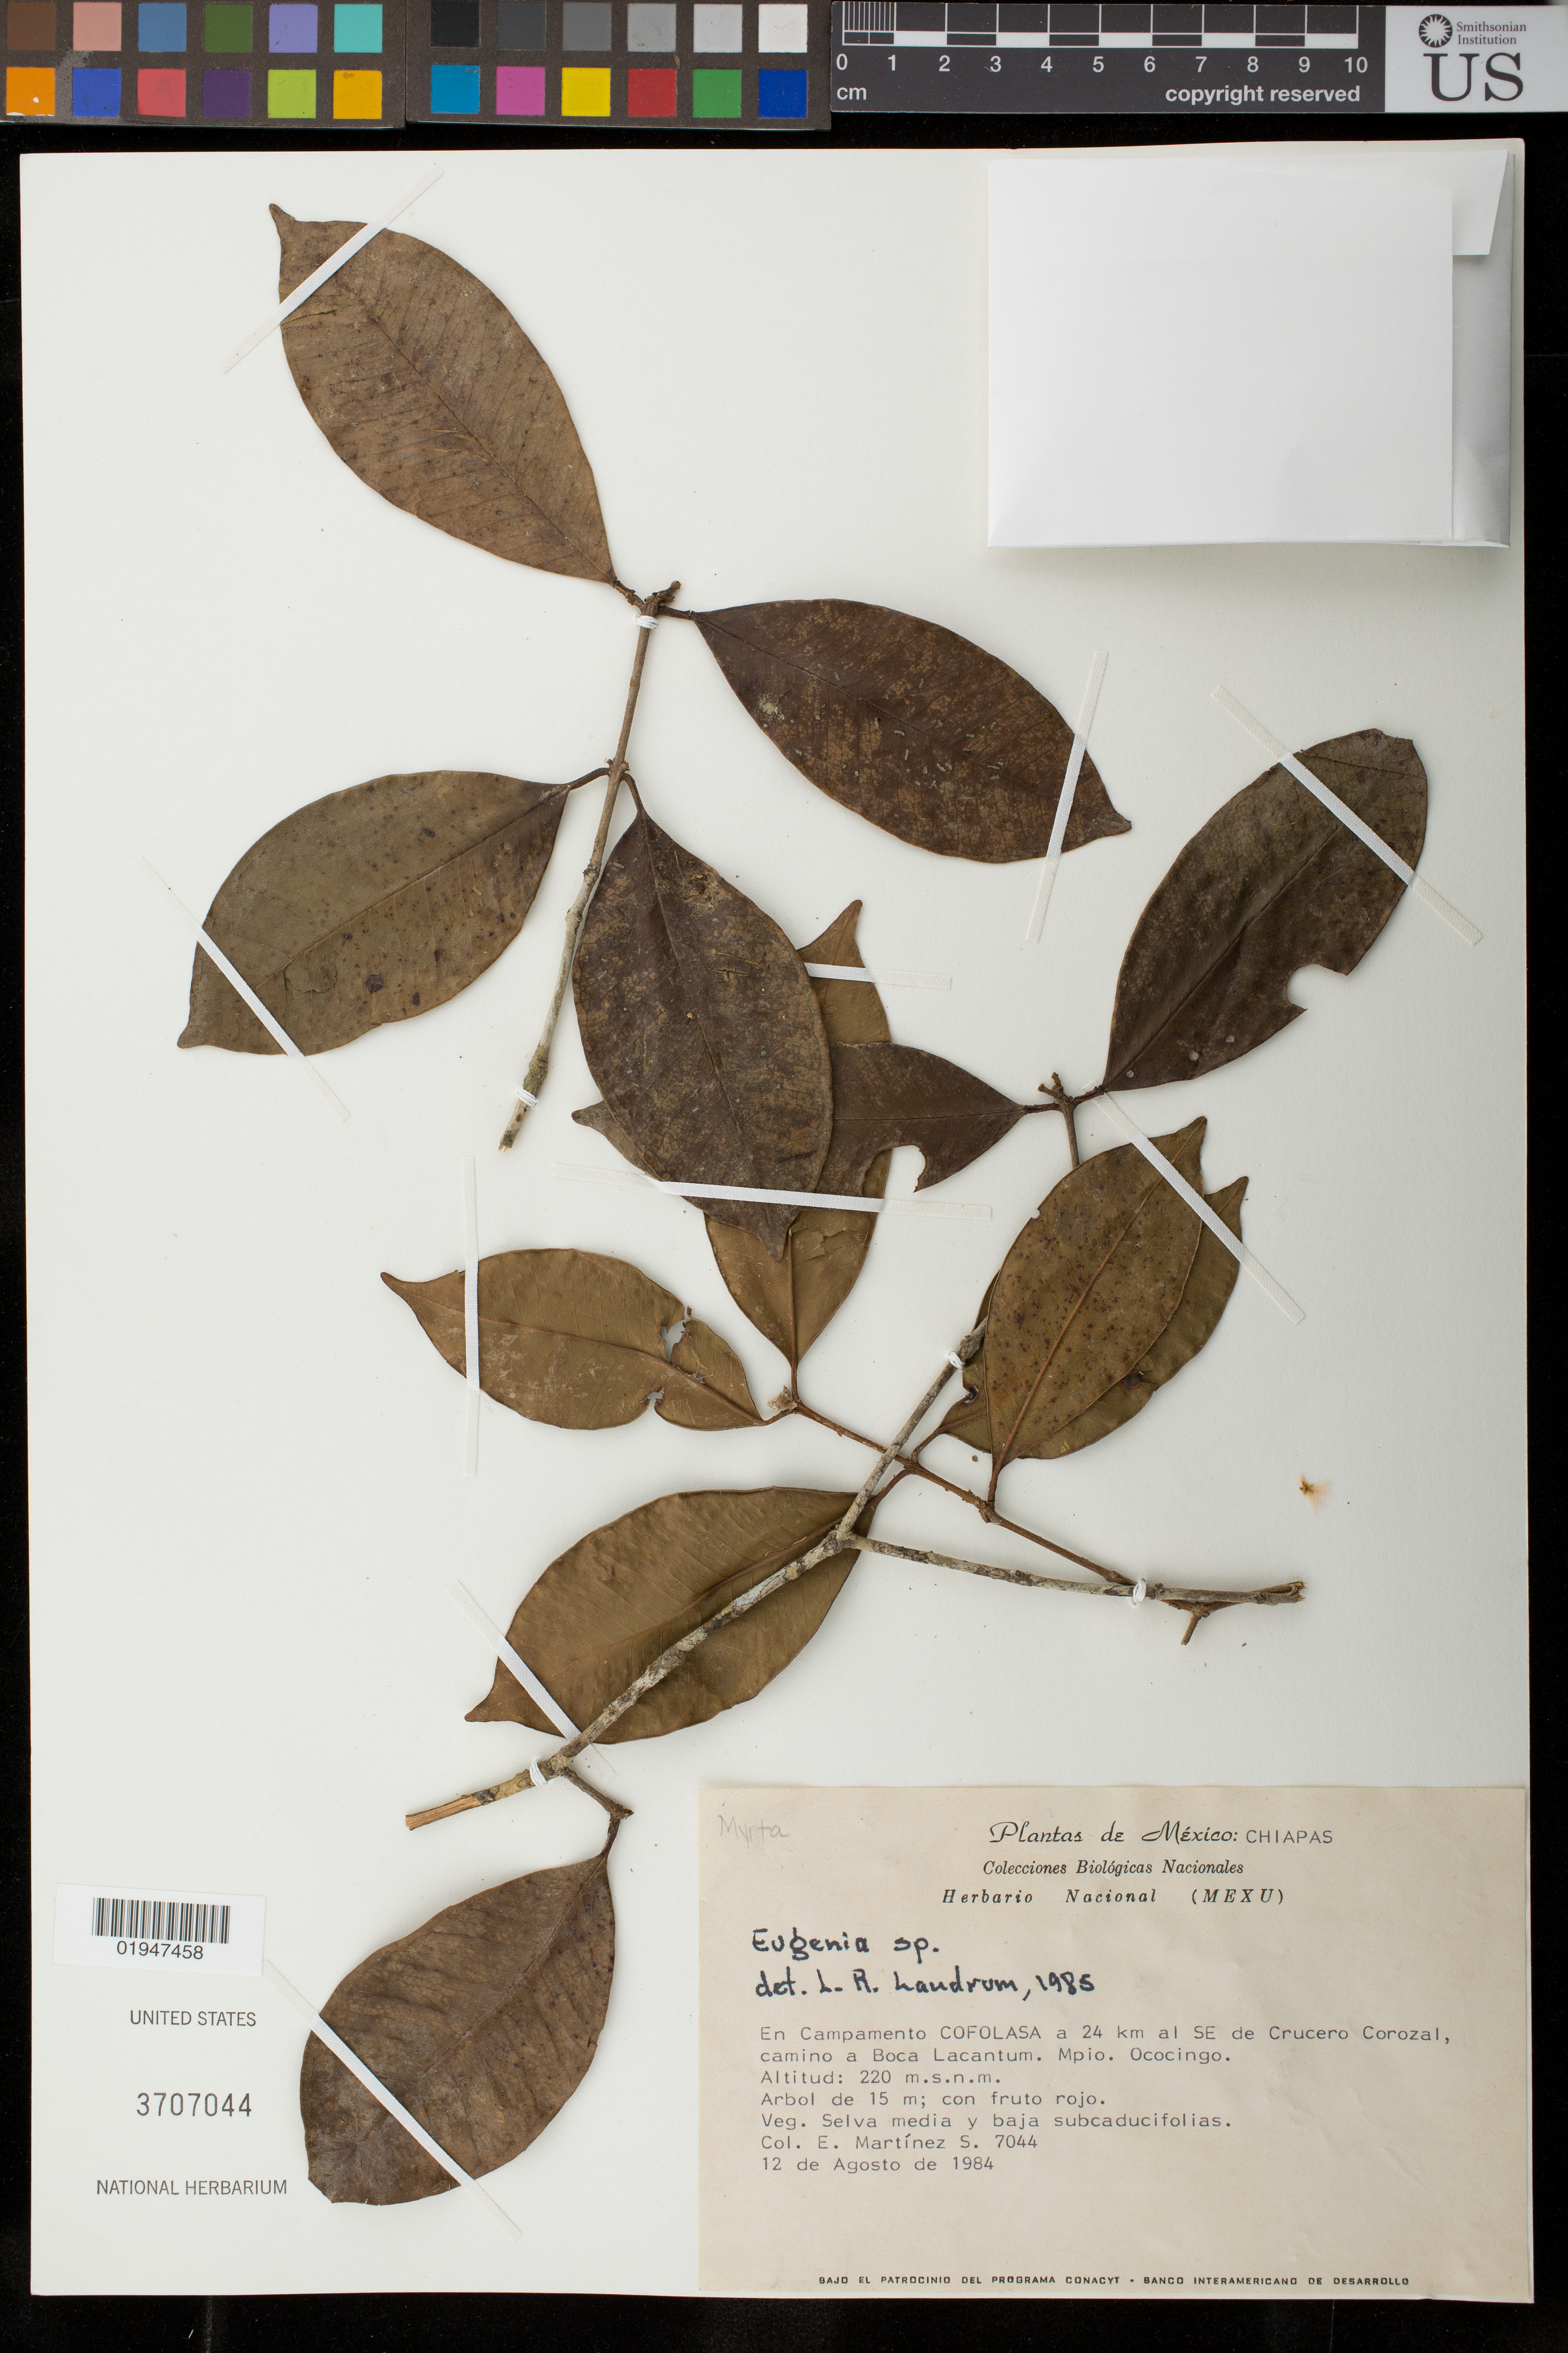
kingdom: Plantae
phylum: Tracheophyta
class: Magnoliopsida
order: Myrtales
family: Myrtaceae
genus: Eugenia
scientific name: Eugenia sp.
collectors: E. Martínez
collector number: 7044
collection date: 1984-08-12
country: Mexico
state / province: Chiapas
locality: En Campamento COFOLASA a 24 km al SE de Crucero Corozal, camino a Boca Lacantum. Mpio. Ococingo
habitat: Selva media y baja subcaducifolias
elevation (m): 220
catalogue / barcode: US 3707044